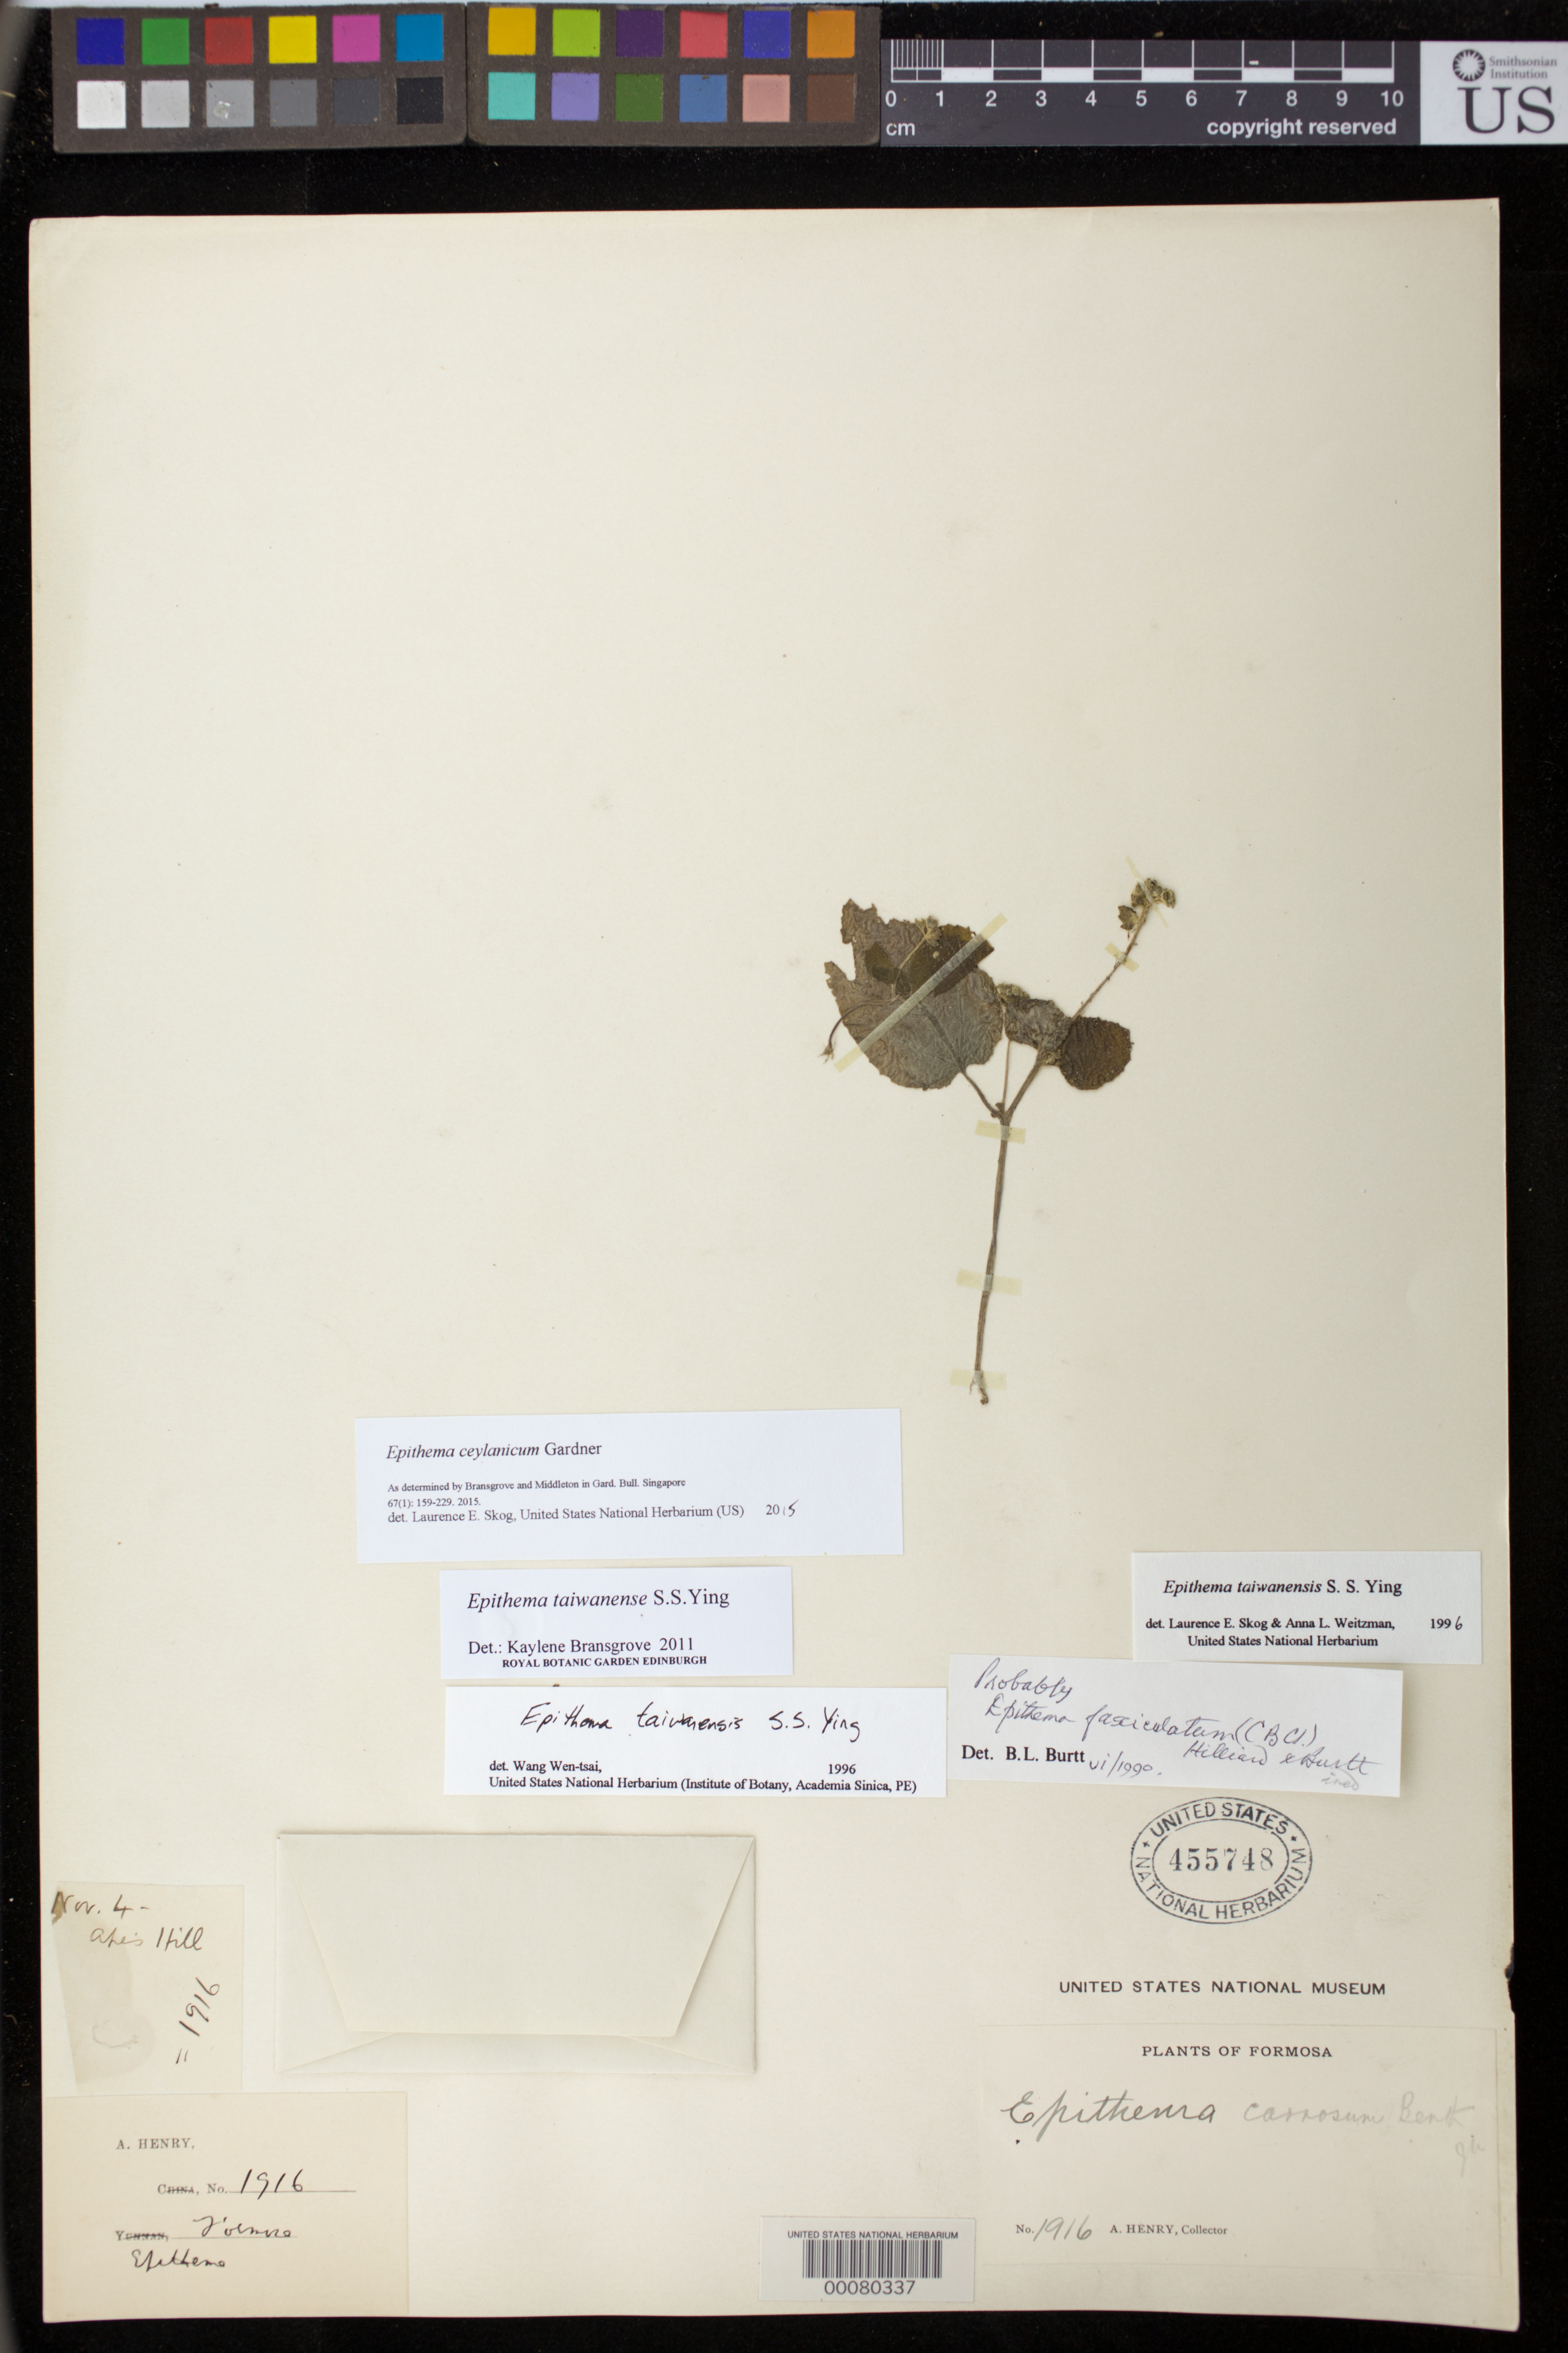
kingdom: Plantae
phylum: Tracheophyta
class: Magnoliopsida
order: Lamiales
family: Gesneriaceae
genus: Epithema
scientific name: Epithema ceylanicum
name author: Wight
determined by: Skog, Laurence E.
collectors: A. Henry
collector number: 1916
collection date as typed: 04 Nov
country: Taiwan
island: Taiwan [Formosa]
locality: Ape's Hill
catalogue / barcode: US 455748